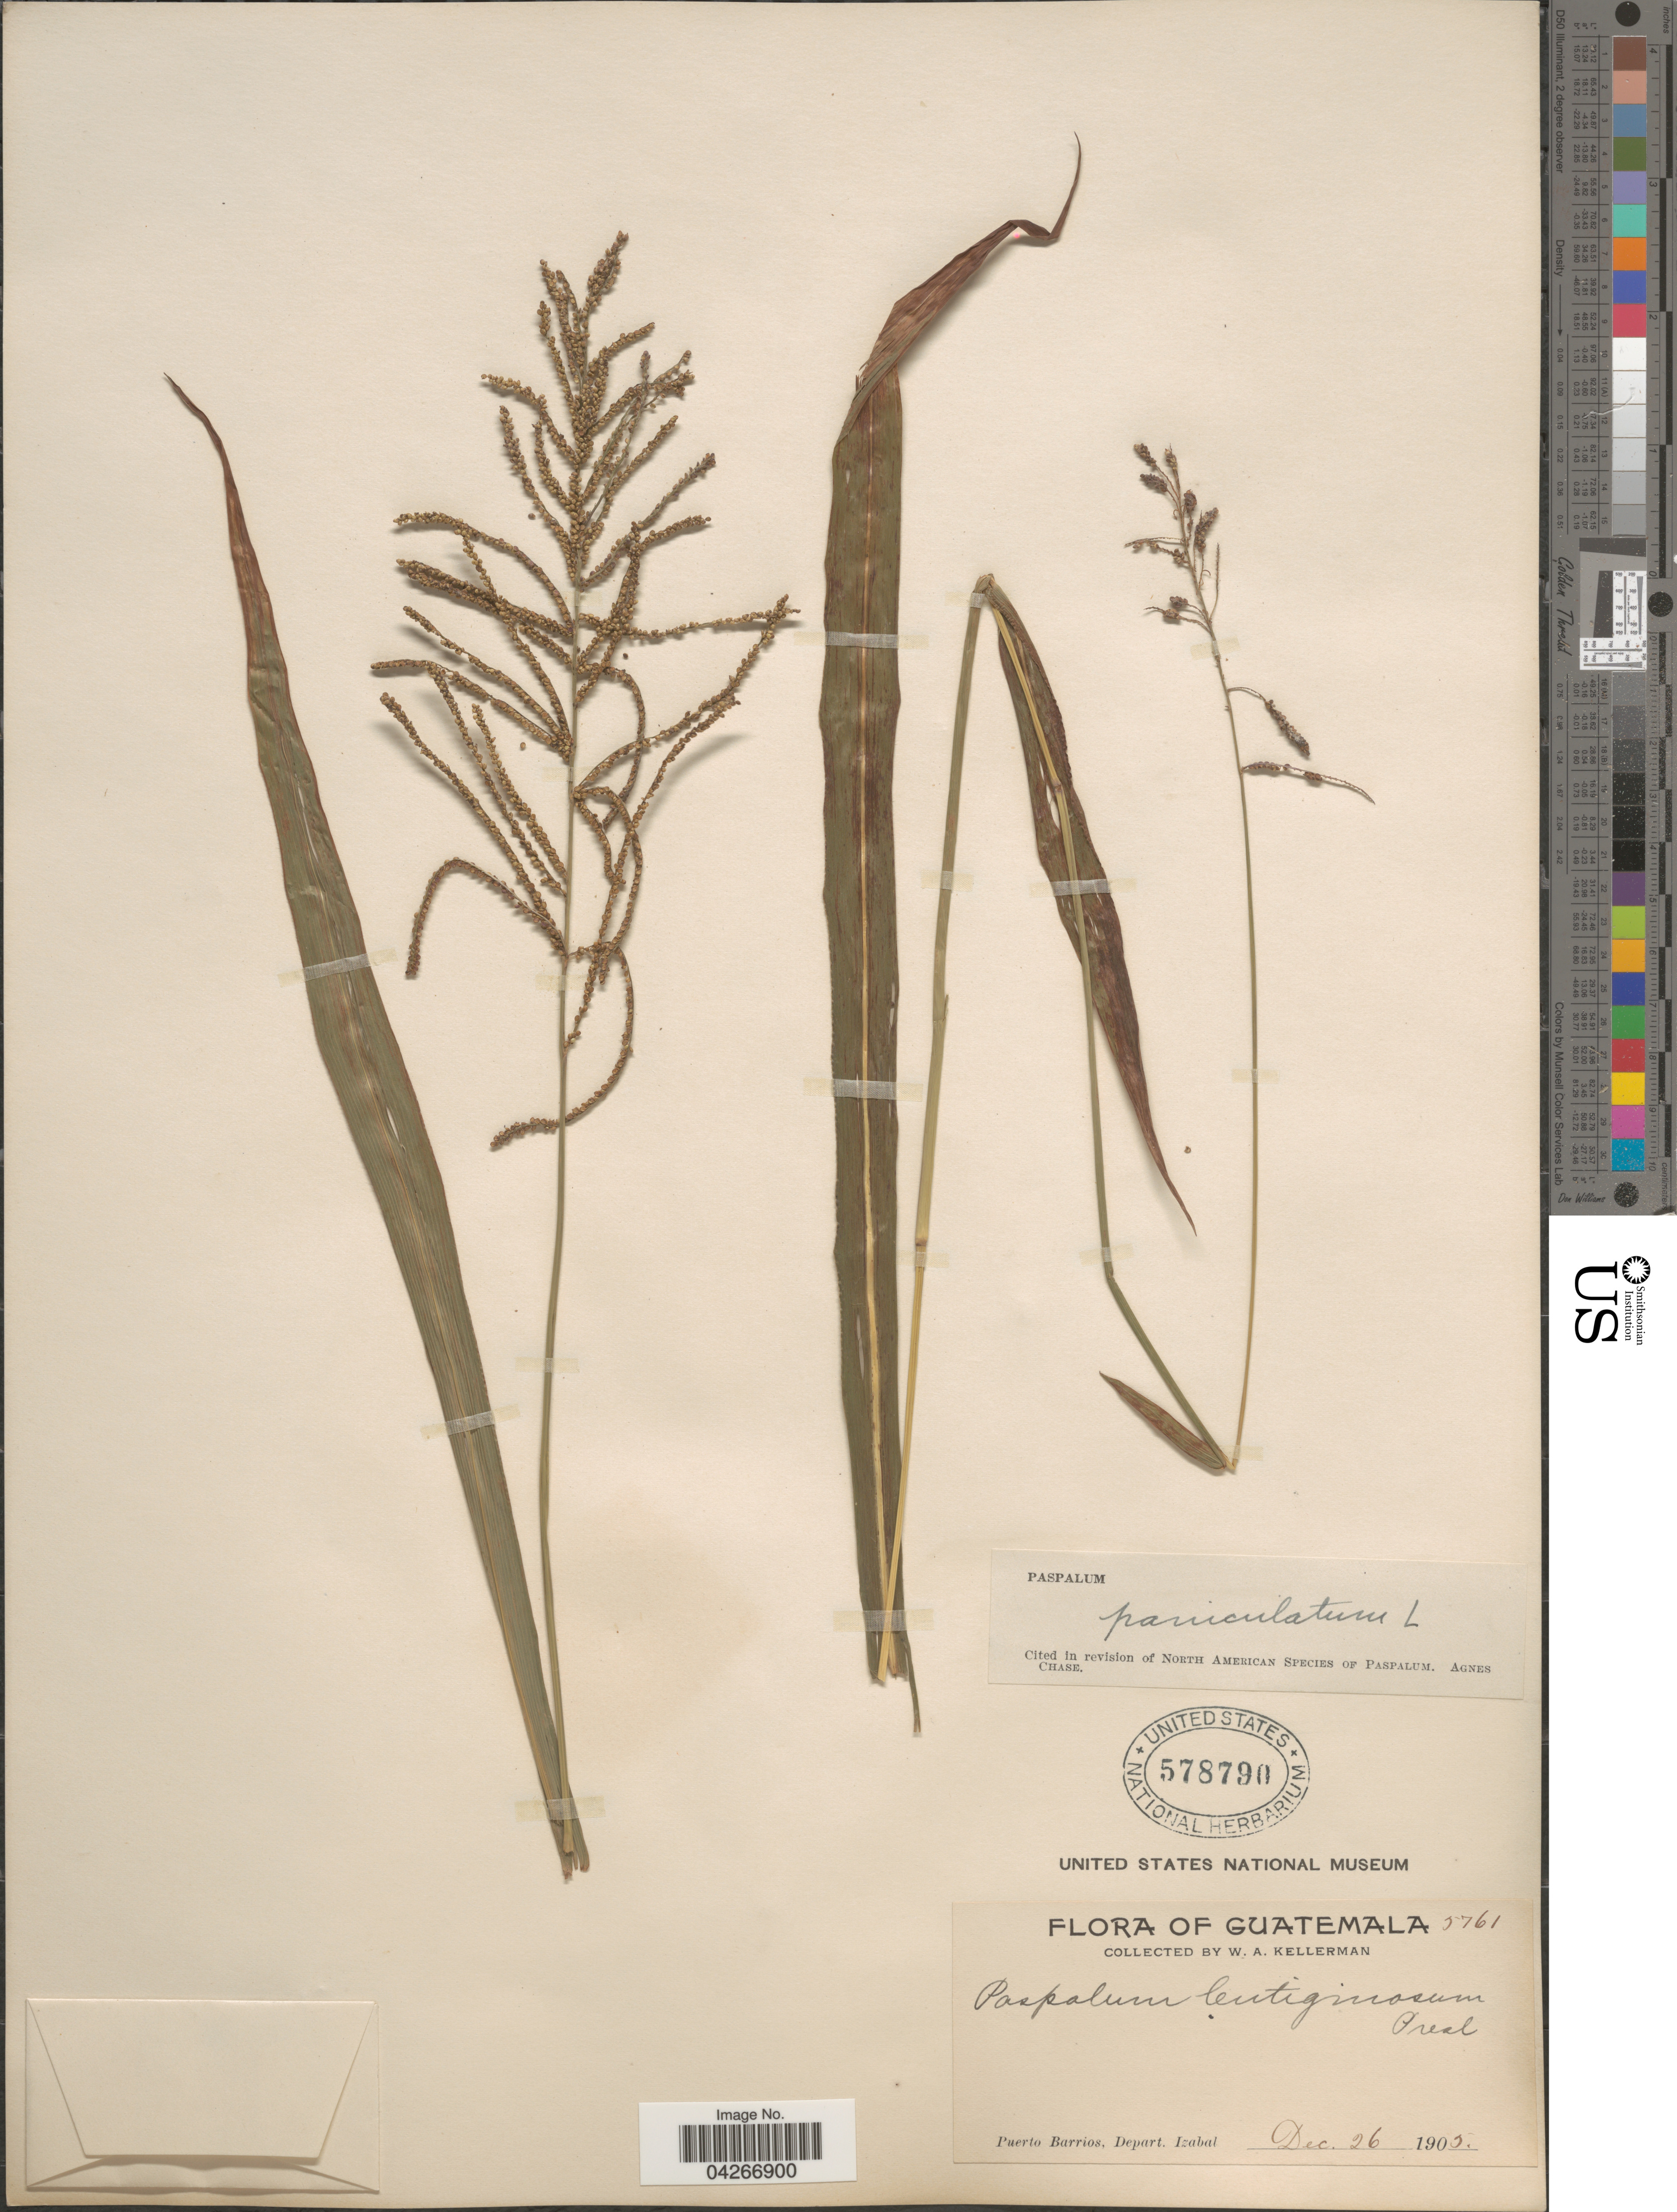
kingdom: Plantae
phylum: Tracheophyta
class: Liliopsida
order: Poales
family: Poaceae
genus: Paspalum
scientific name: Paspalum paniculatum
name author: L.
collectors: W. Kellerman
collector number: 5761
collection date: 1905-12-26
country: Guatemala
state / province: Izabal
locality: Puerto Barrios, Depart. Izabal.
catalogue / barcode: US 578790